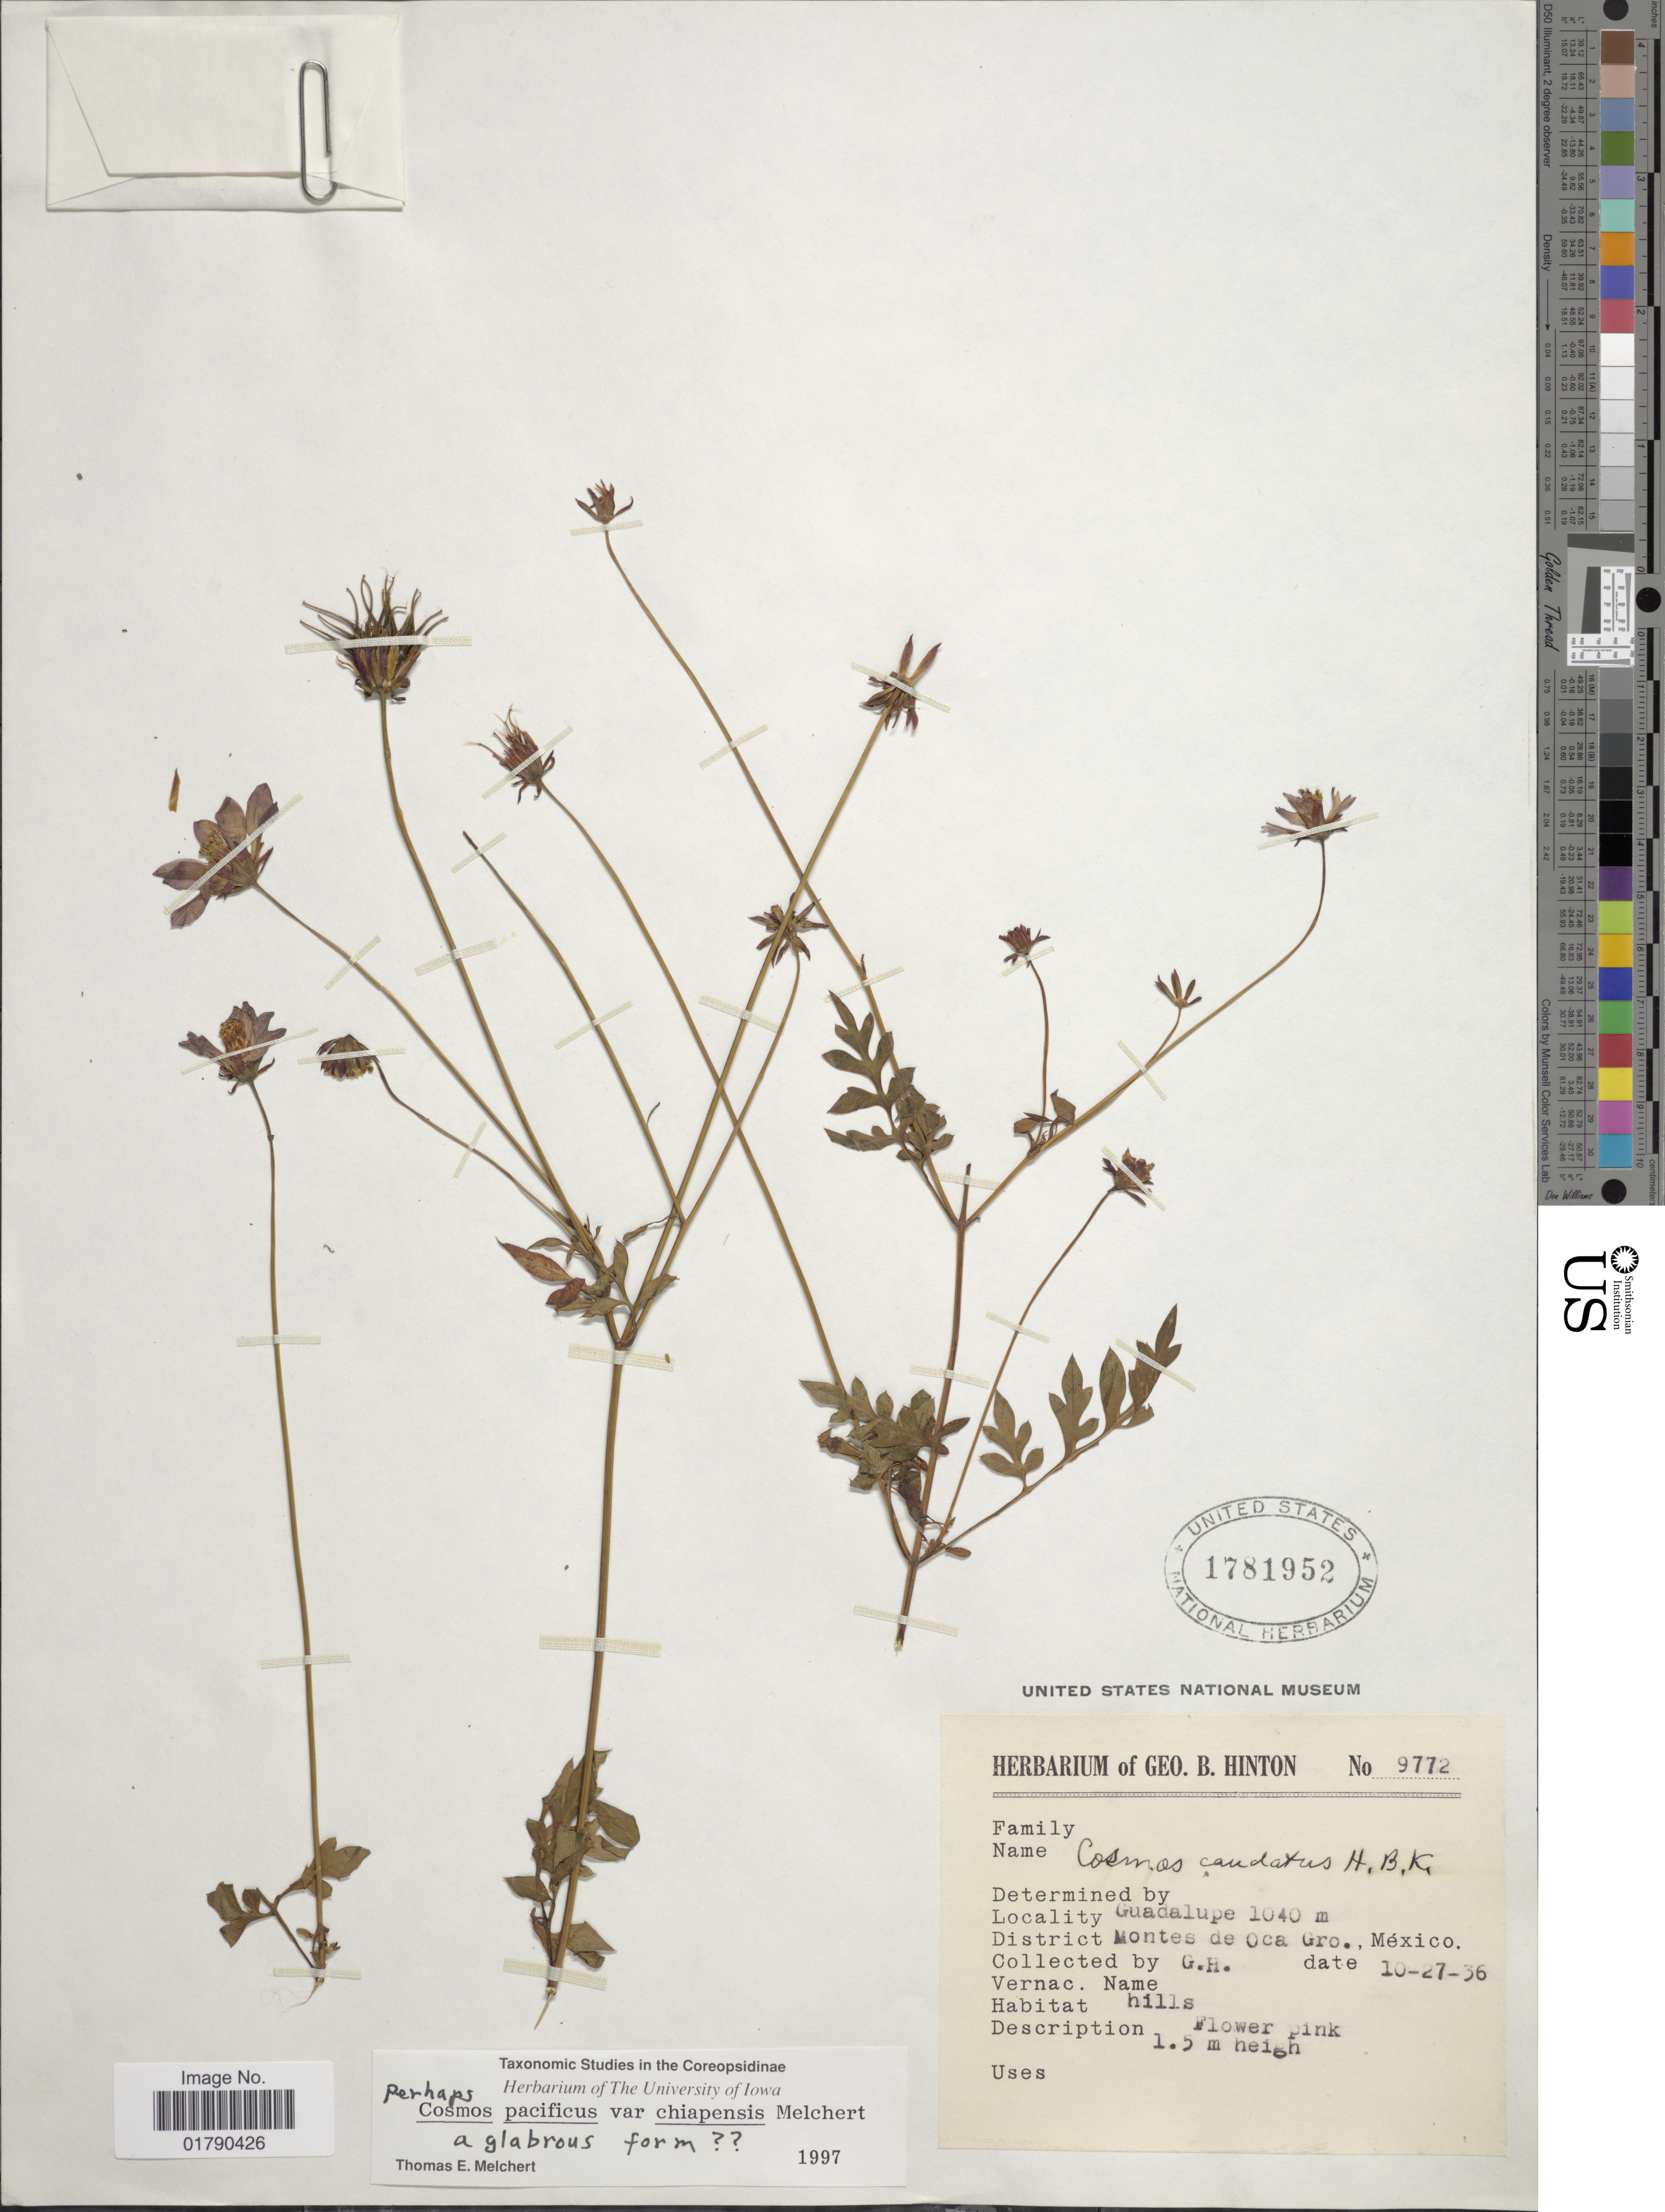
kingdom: Plantae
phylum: Tracheophyta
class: Magnoliopsida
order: Asterales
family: Asteraceae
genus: Cosmos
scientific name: Cosmos pacificus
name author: Melchert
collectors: G. B. Hinton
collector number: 9772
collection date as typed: Transcribed d/m/y: 27/10/36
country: Mexico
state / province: Guerrero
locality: Guadalupe, District Montes de Oca, Gro.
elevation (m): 1040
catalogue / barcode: US 1781952